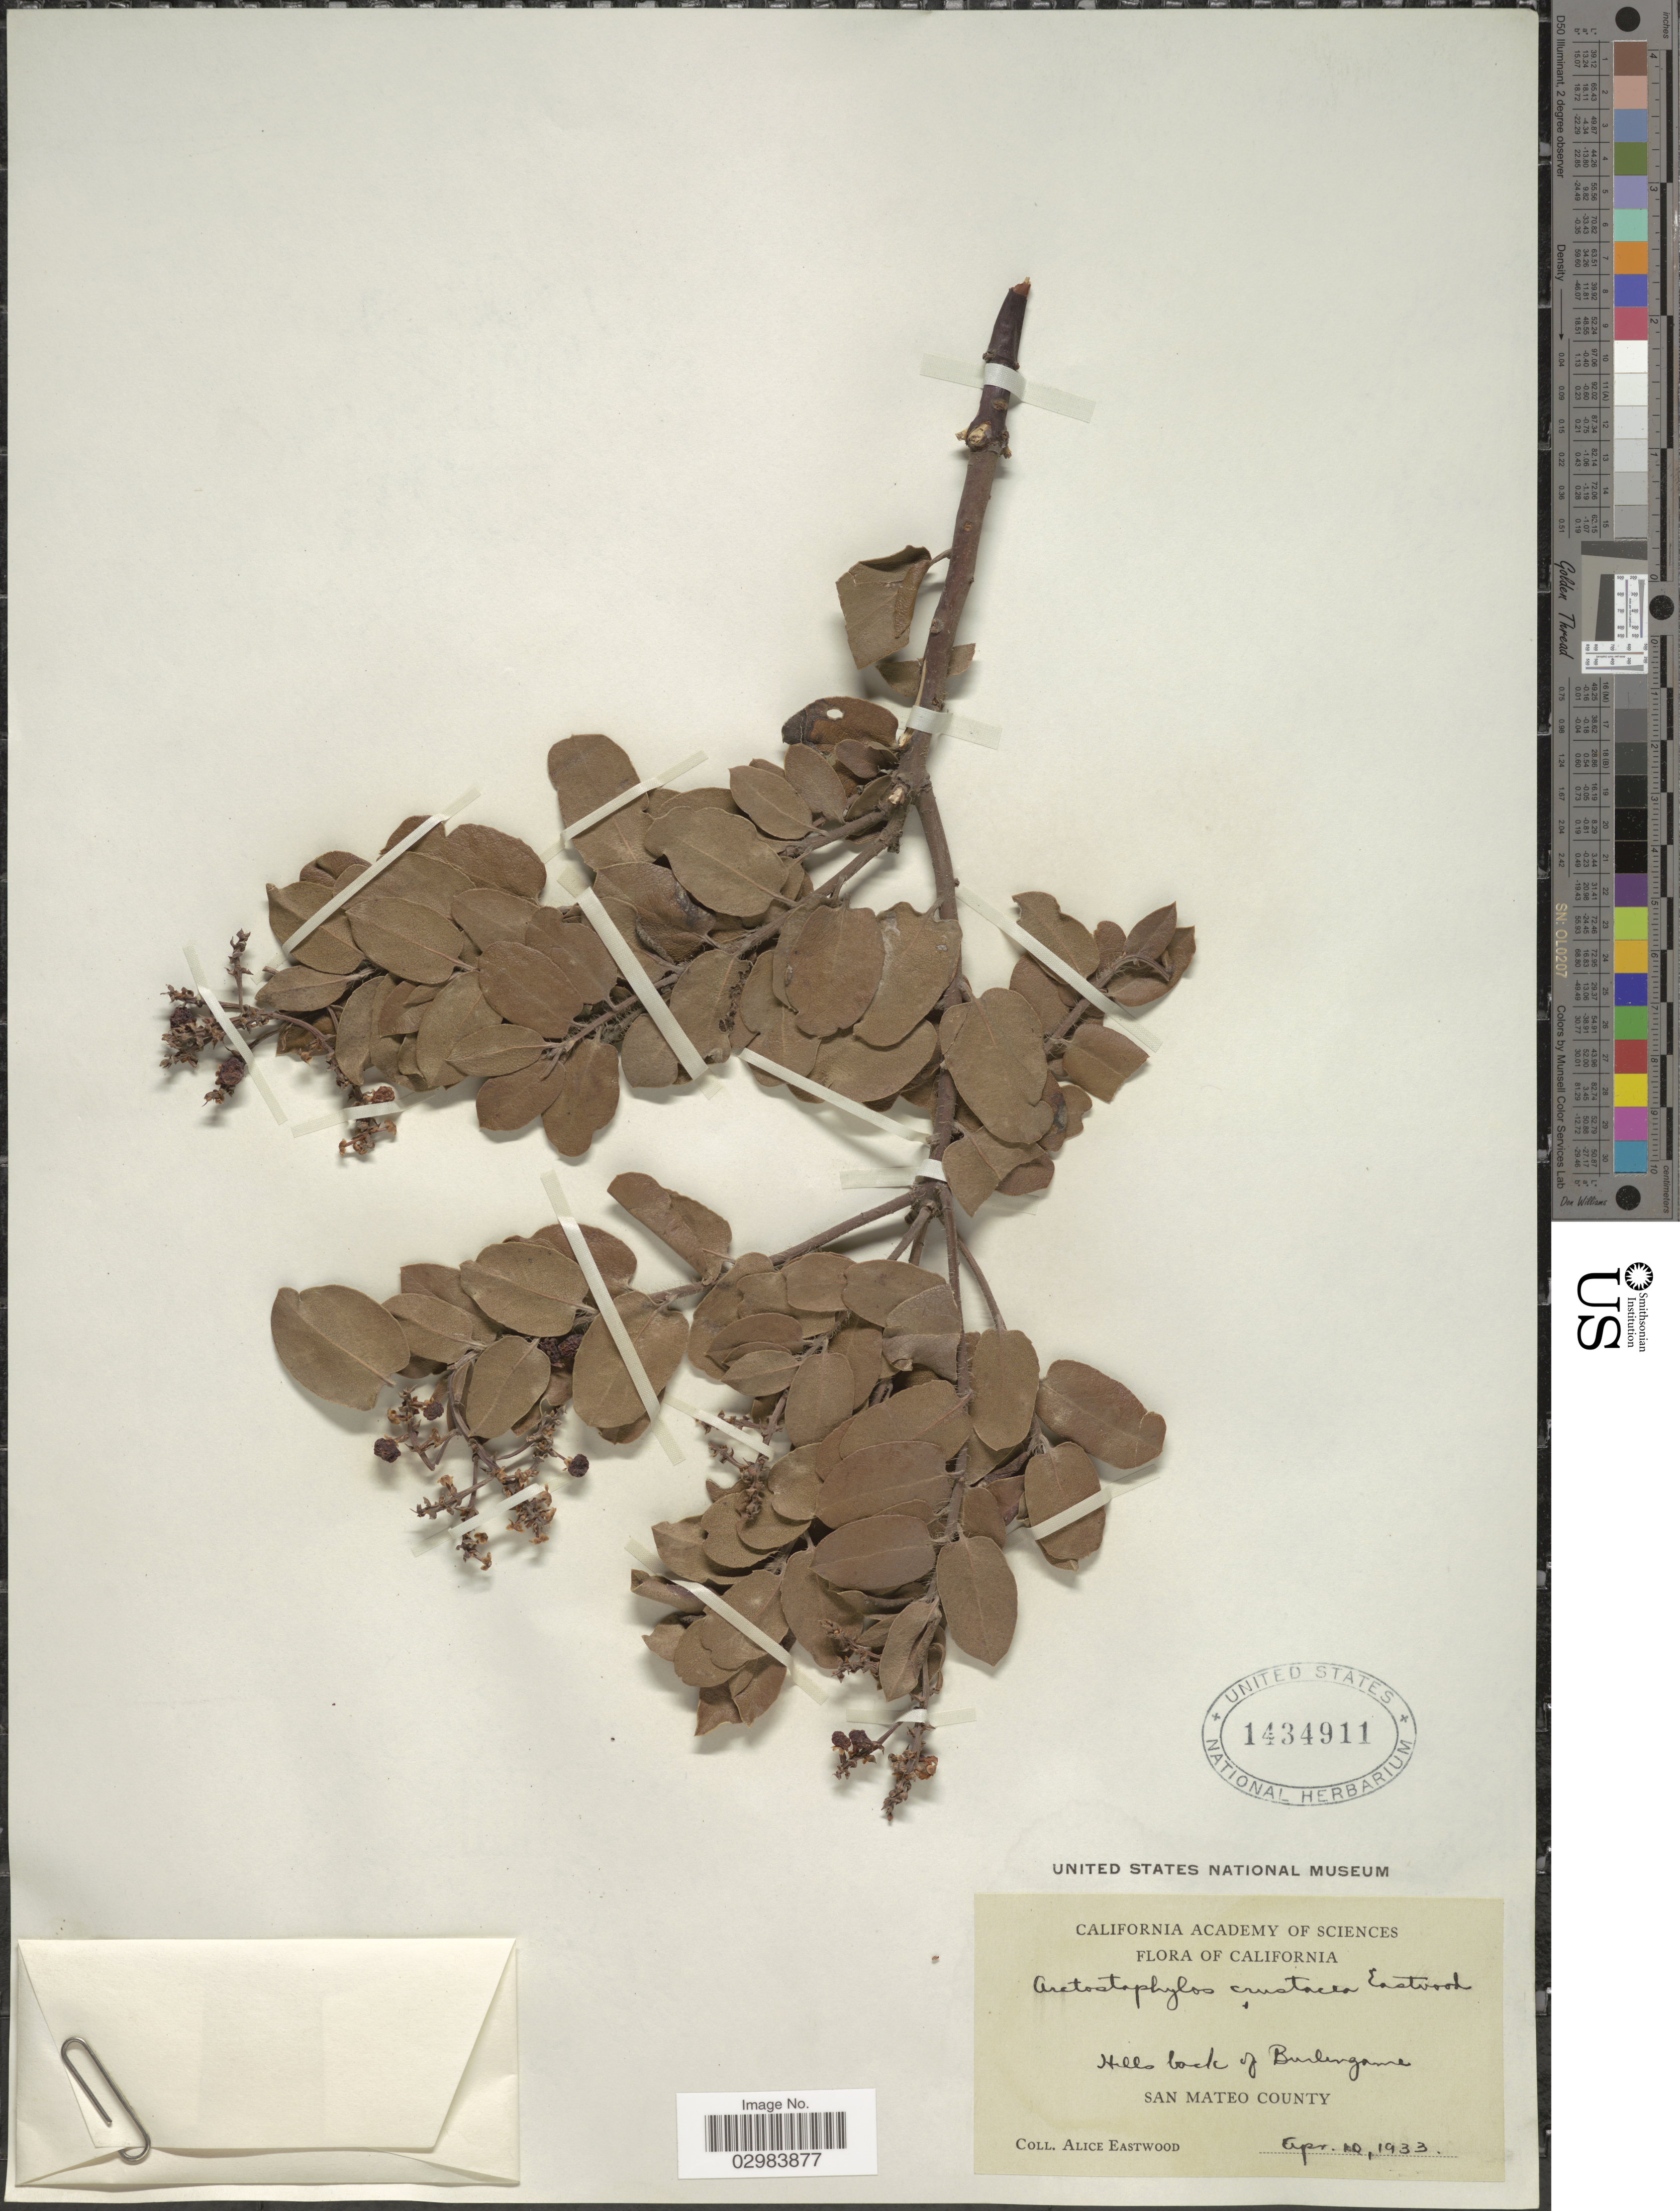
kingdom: Plantae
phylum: Tracheophyta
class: Magnoliopsida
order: Ericales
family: Ericaceae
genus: Arctostaphylos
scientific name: Arctostaphylos crustacea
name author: Eastw.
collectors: A. Eastwood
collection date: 1933-04-10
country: United States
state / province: California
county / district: San Mateo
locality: Hills back of Burlingame, San Mateo County.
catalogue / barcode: US 1434911